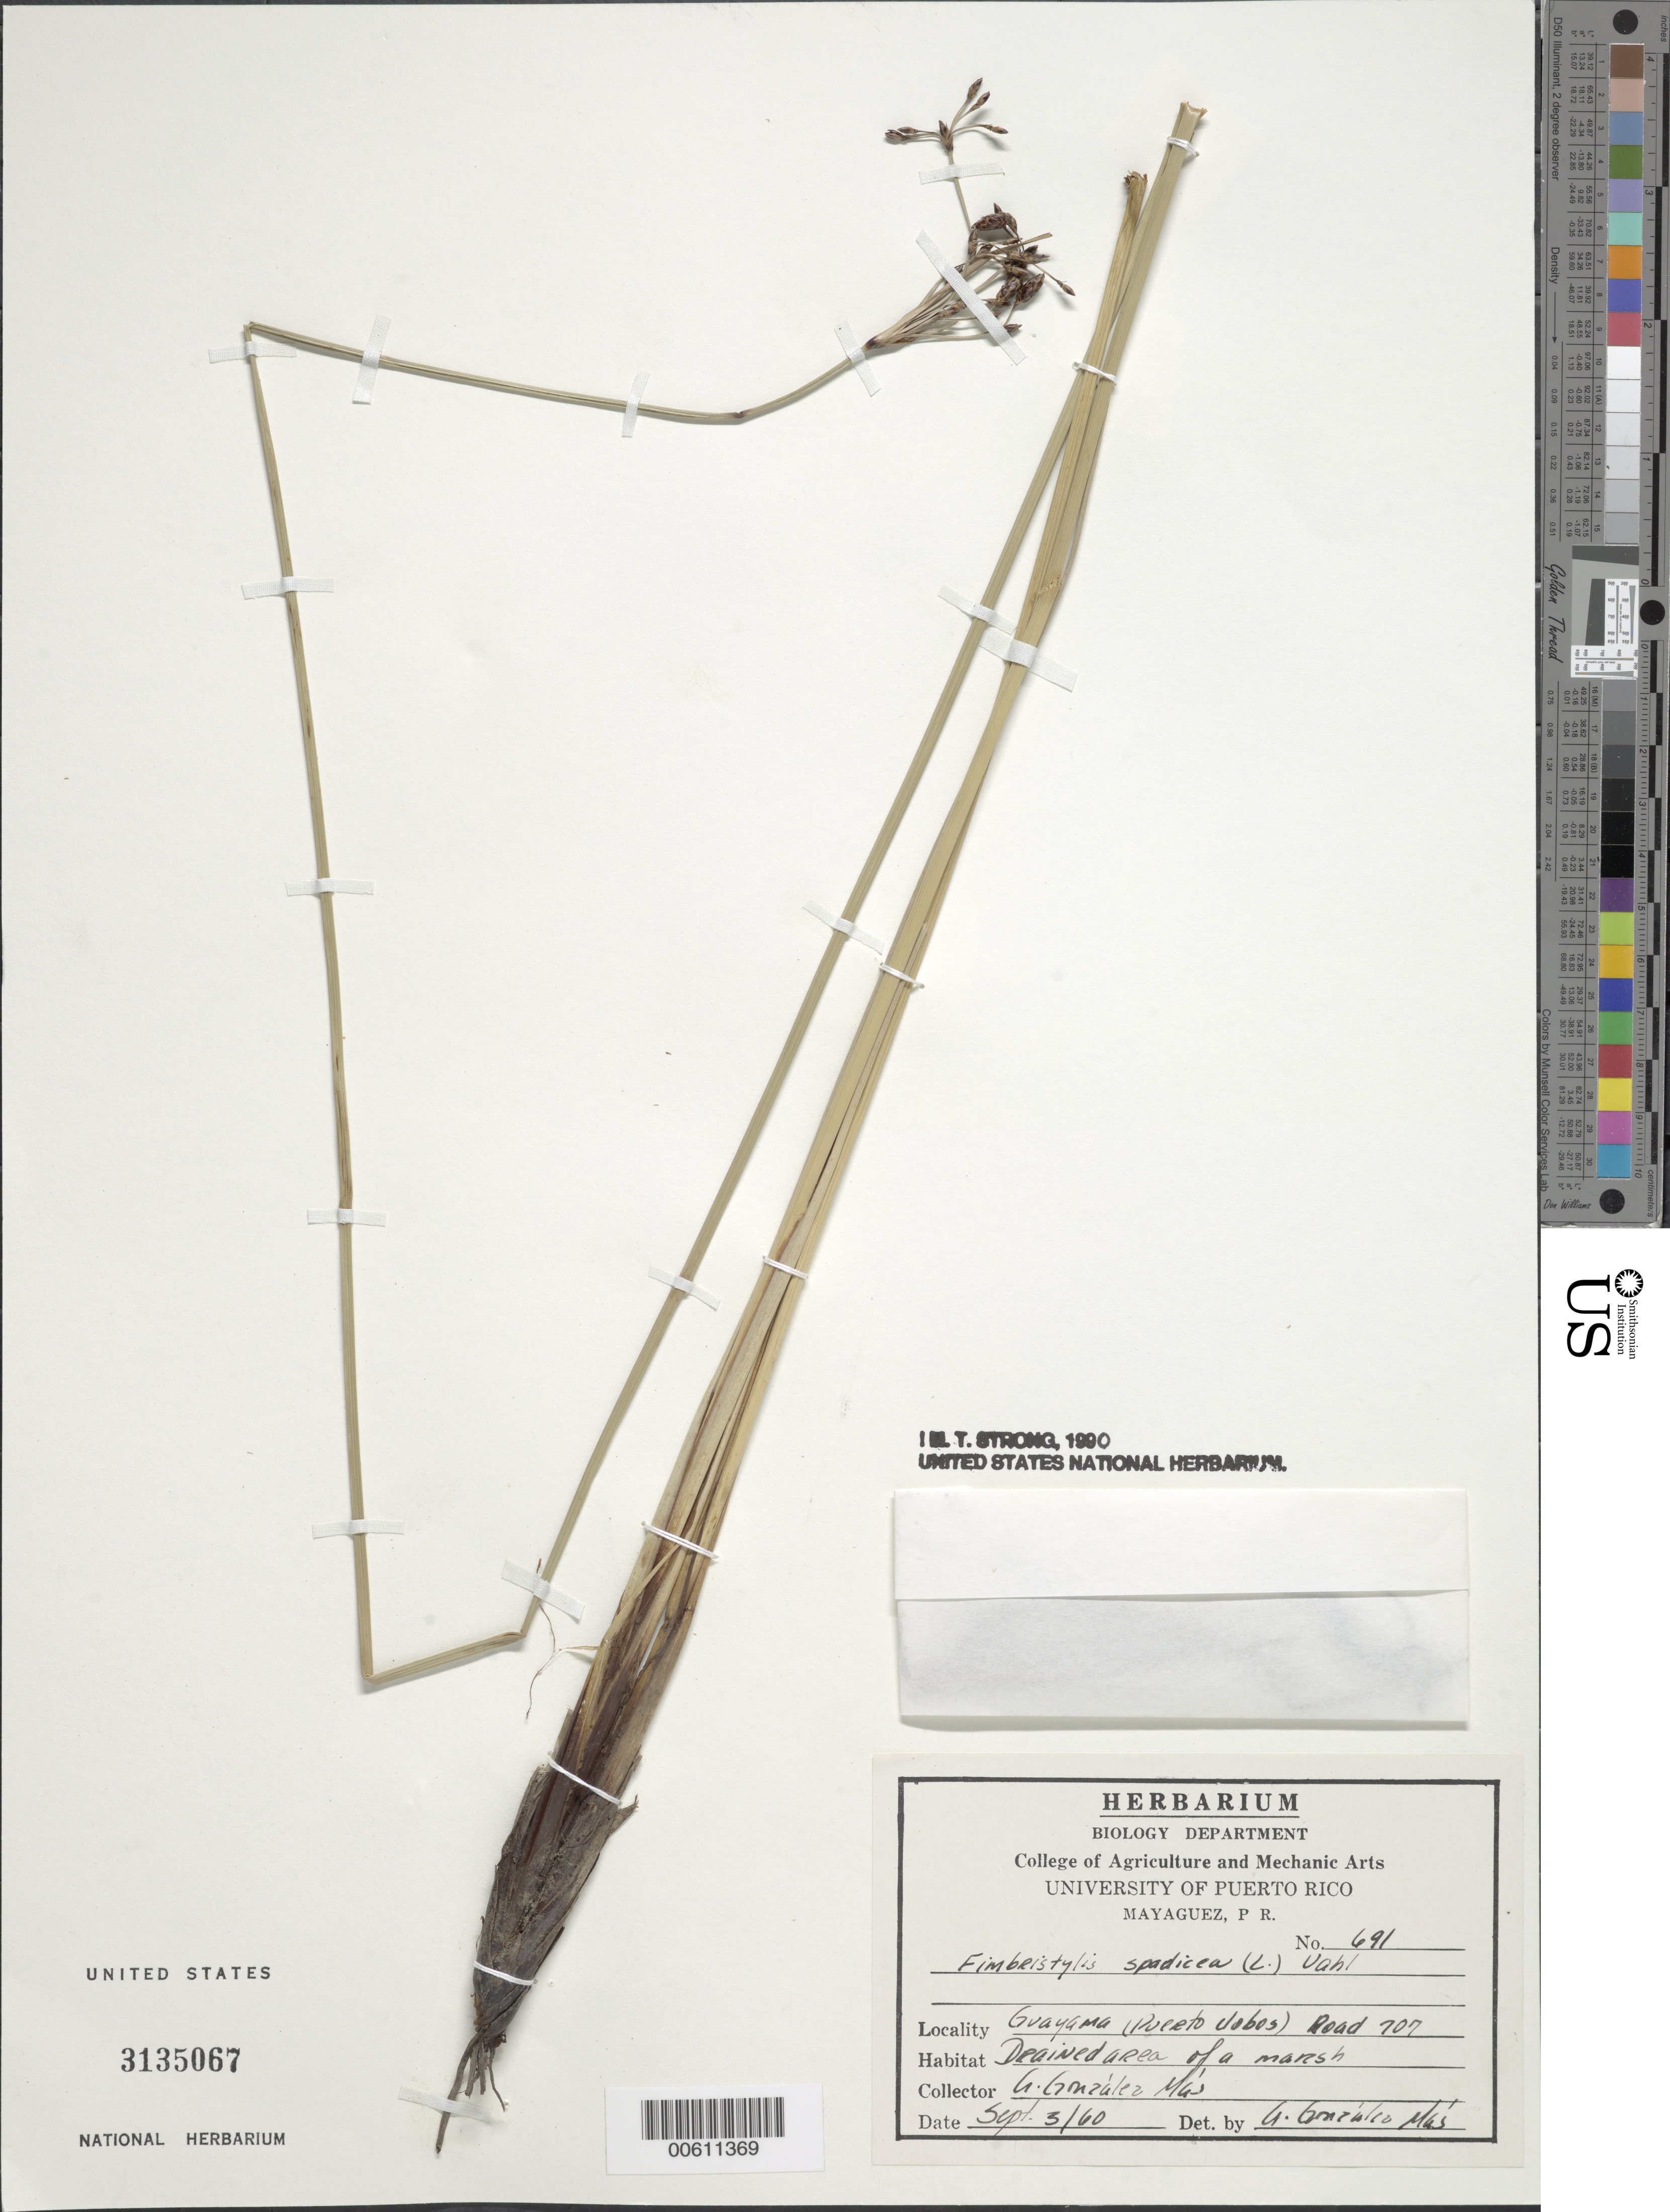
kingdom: Plantae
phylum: Tracheophyta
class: Liliopsida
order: Poales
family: Cyperaceae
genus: Fimbristylis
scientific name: Fimbristylis spadicea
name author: (L.) Vahl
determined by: Strong, M. T., (US), Smithsonian Institution - National Museum of Natural History (UNITED STATES)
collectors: A. González Más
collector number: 691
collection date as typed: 03 Sep 1960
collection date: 1960-09-03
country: Puerto Rico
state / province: Guayama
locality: Guayama (Puerto Jobos): Rd. 707.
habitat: Drained area of marsh.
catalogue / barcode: US 3135067